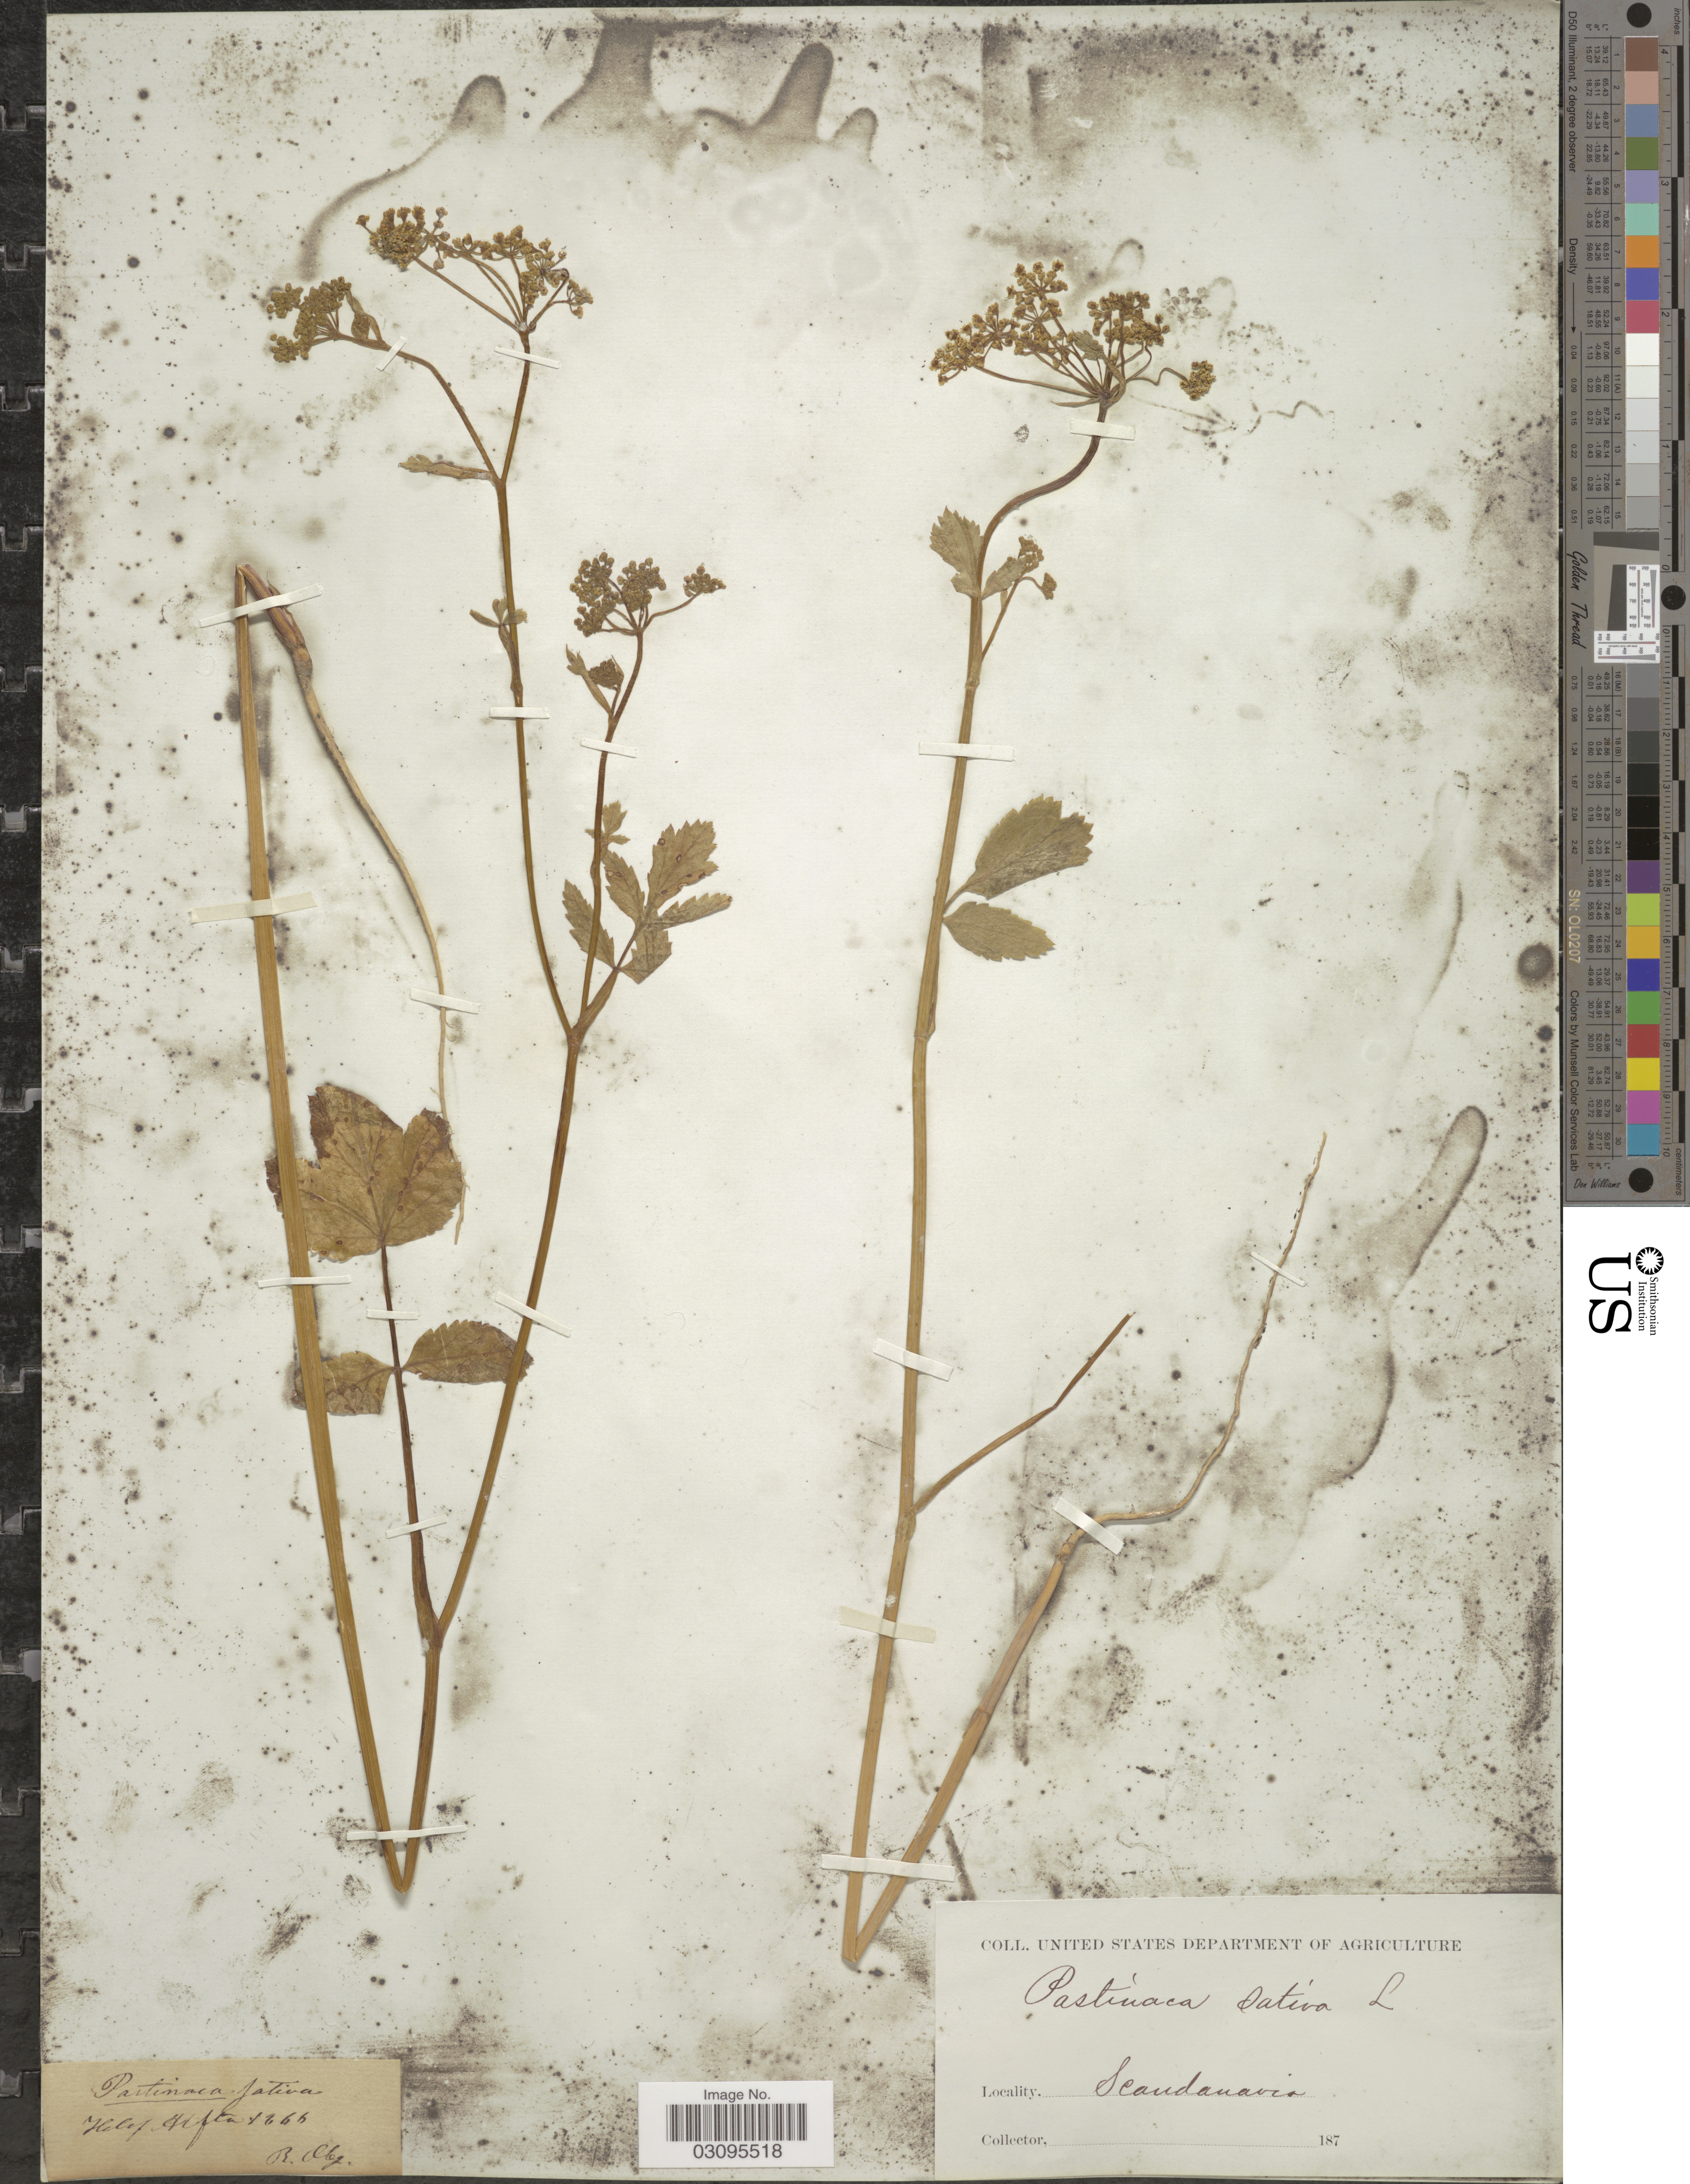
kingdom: Plantae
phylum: Tracheophyta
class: Magnoliopsida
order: Apiales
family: Apiaceae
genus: Pastinaca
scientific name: Pastinaca sativa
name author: L.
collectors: R. Oldberg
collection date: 1866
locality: Scandanavia, Helft [interpreted] Afta [interpreted].